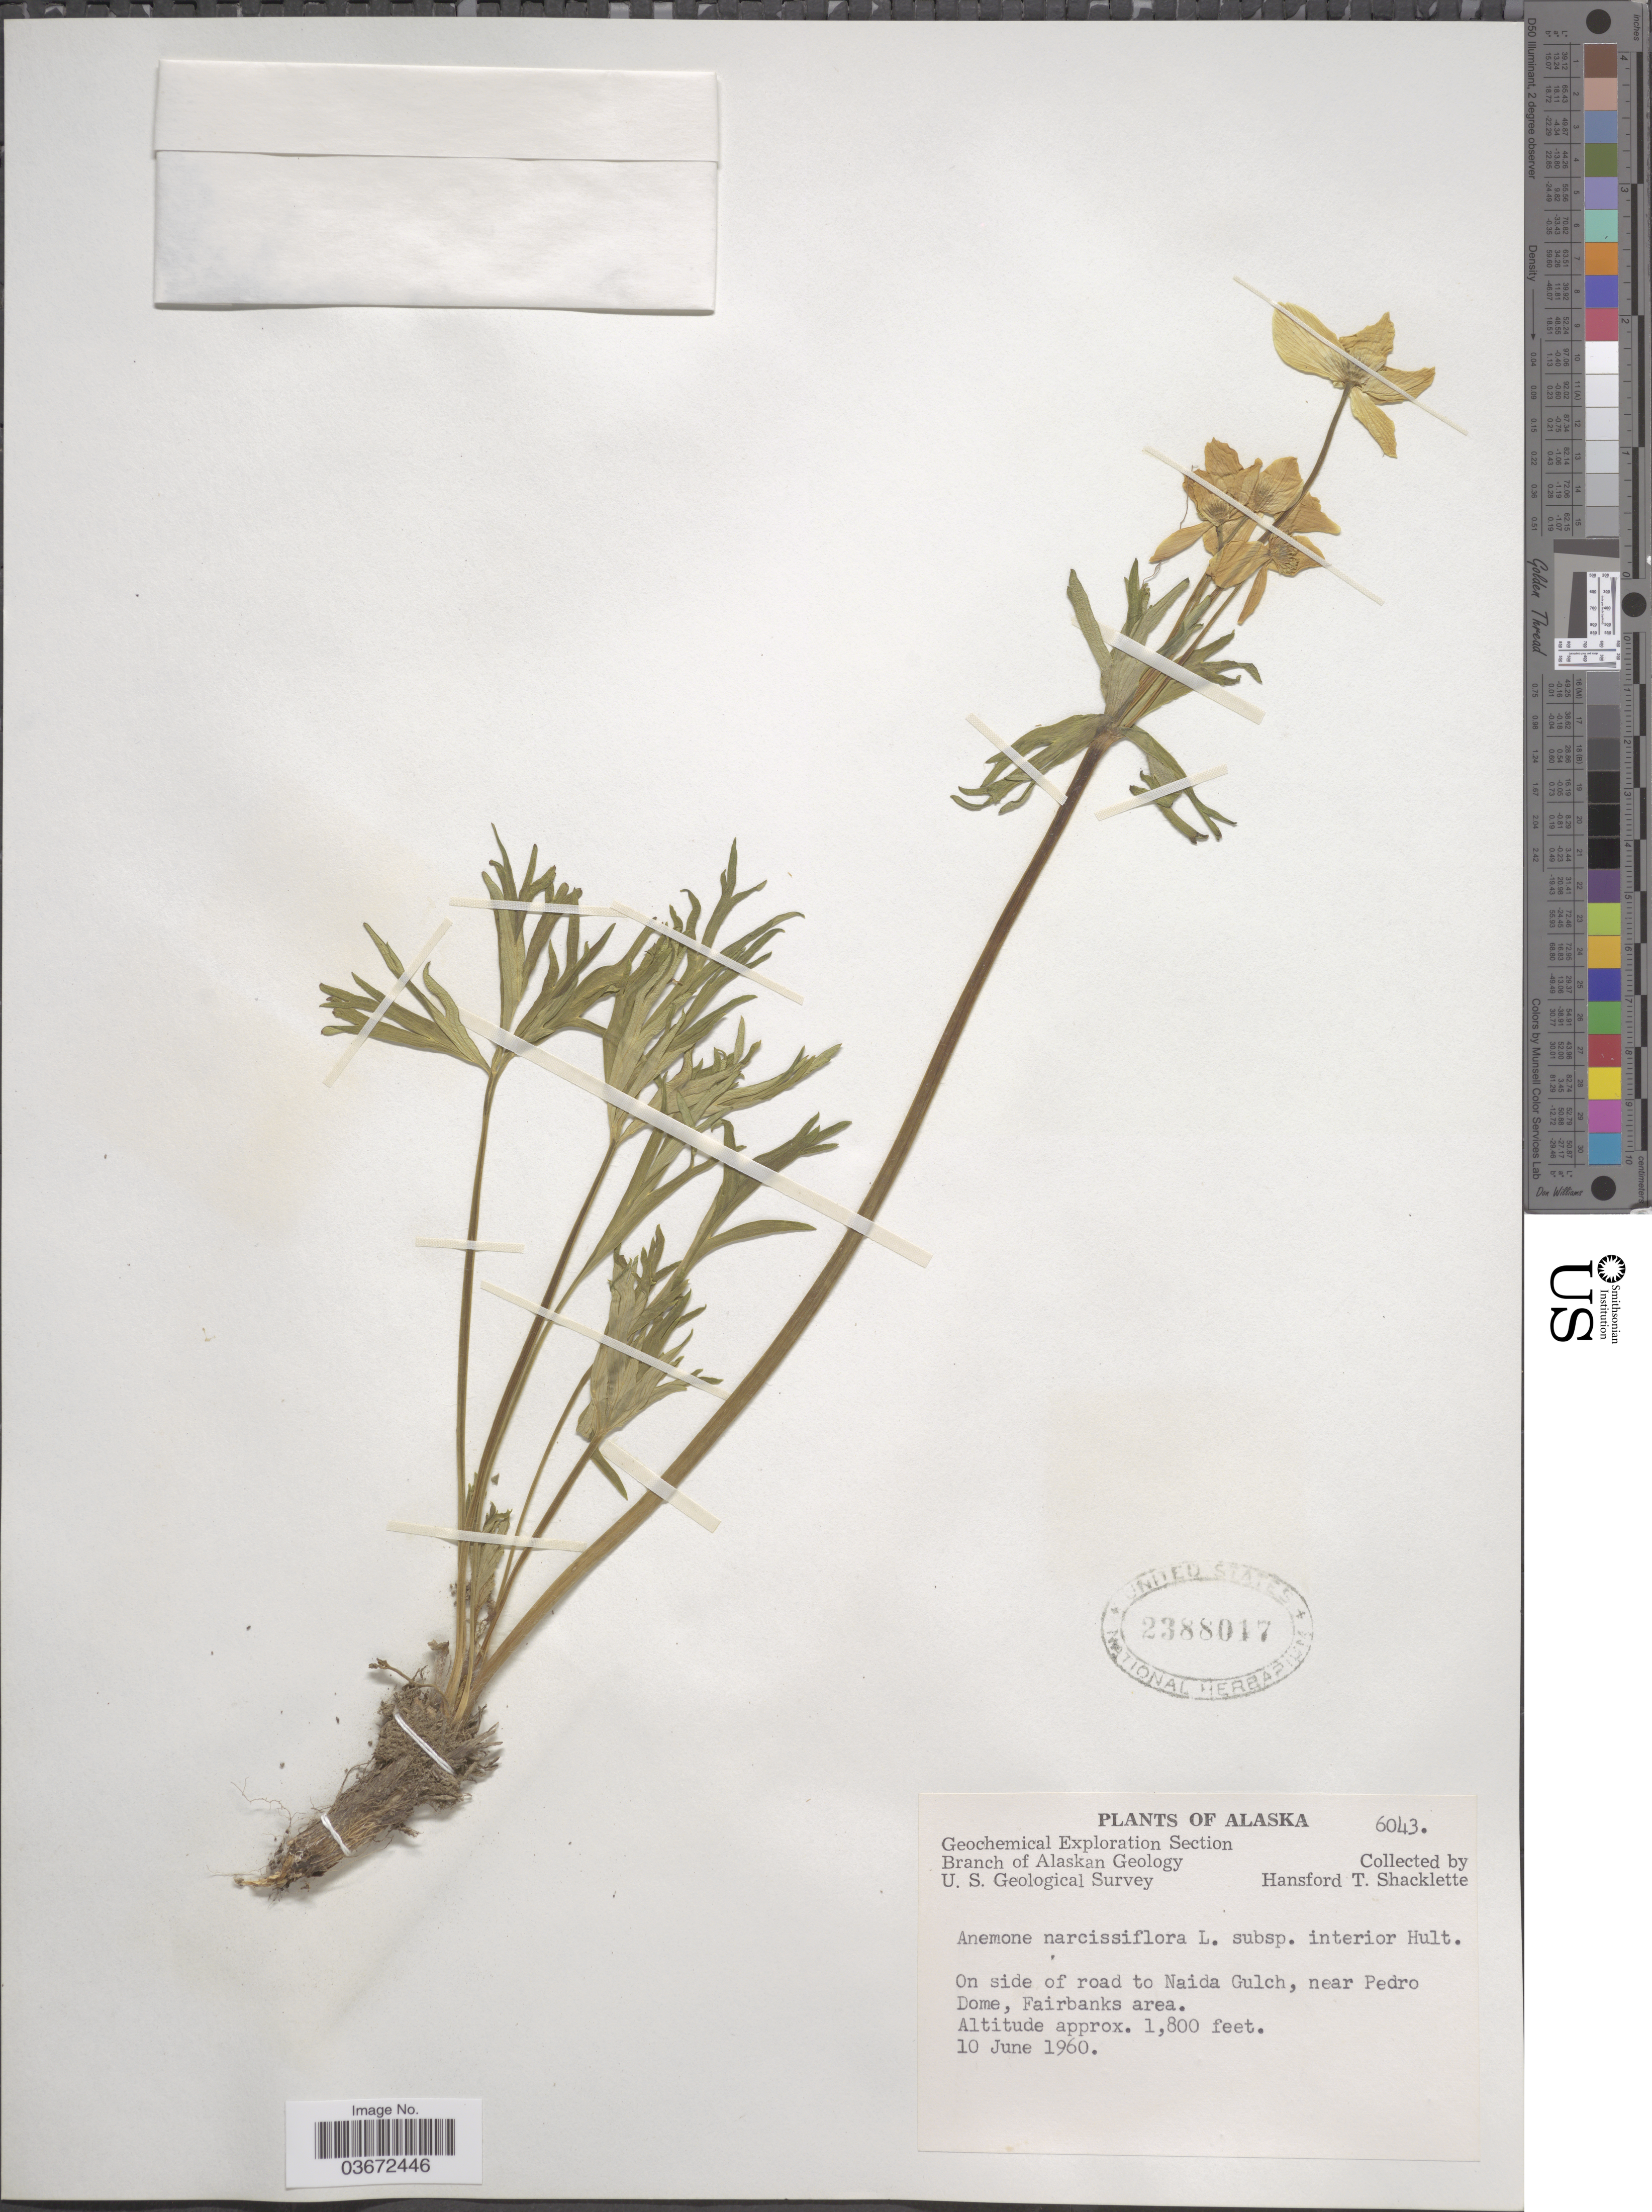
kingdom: Plantae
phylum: Tracheophyta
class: Magnoliopsida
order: Ranunculales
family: Ranunculaceae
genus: Anemone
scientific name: Anemone narcissiflora var. interior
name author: (Hultén) B. Boivin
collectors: H. Shacklette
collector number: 6043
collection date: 1960-06-10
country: United States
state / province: Alaska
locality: On side of road to Naida Gulch, near Pedro Dome, Fairbanks area.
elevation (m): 549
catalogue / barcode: US 2388017